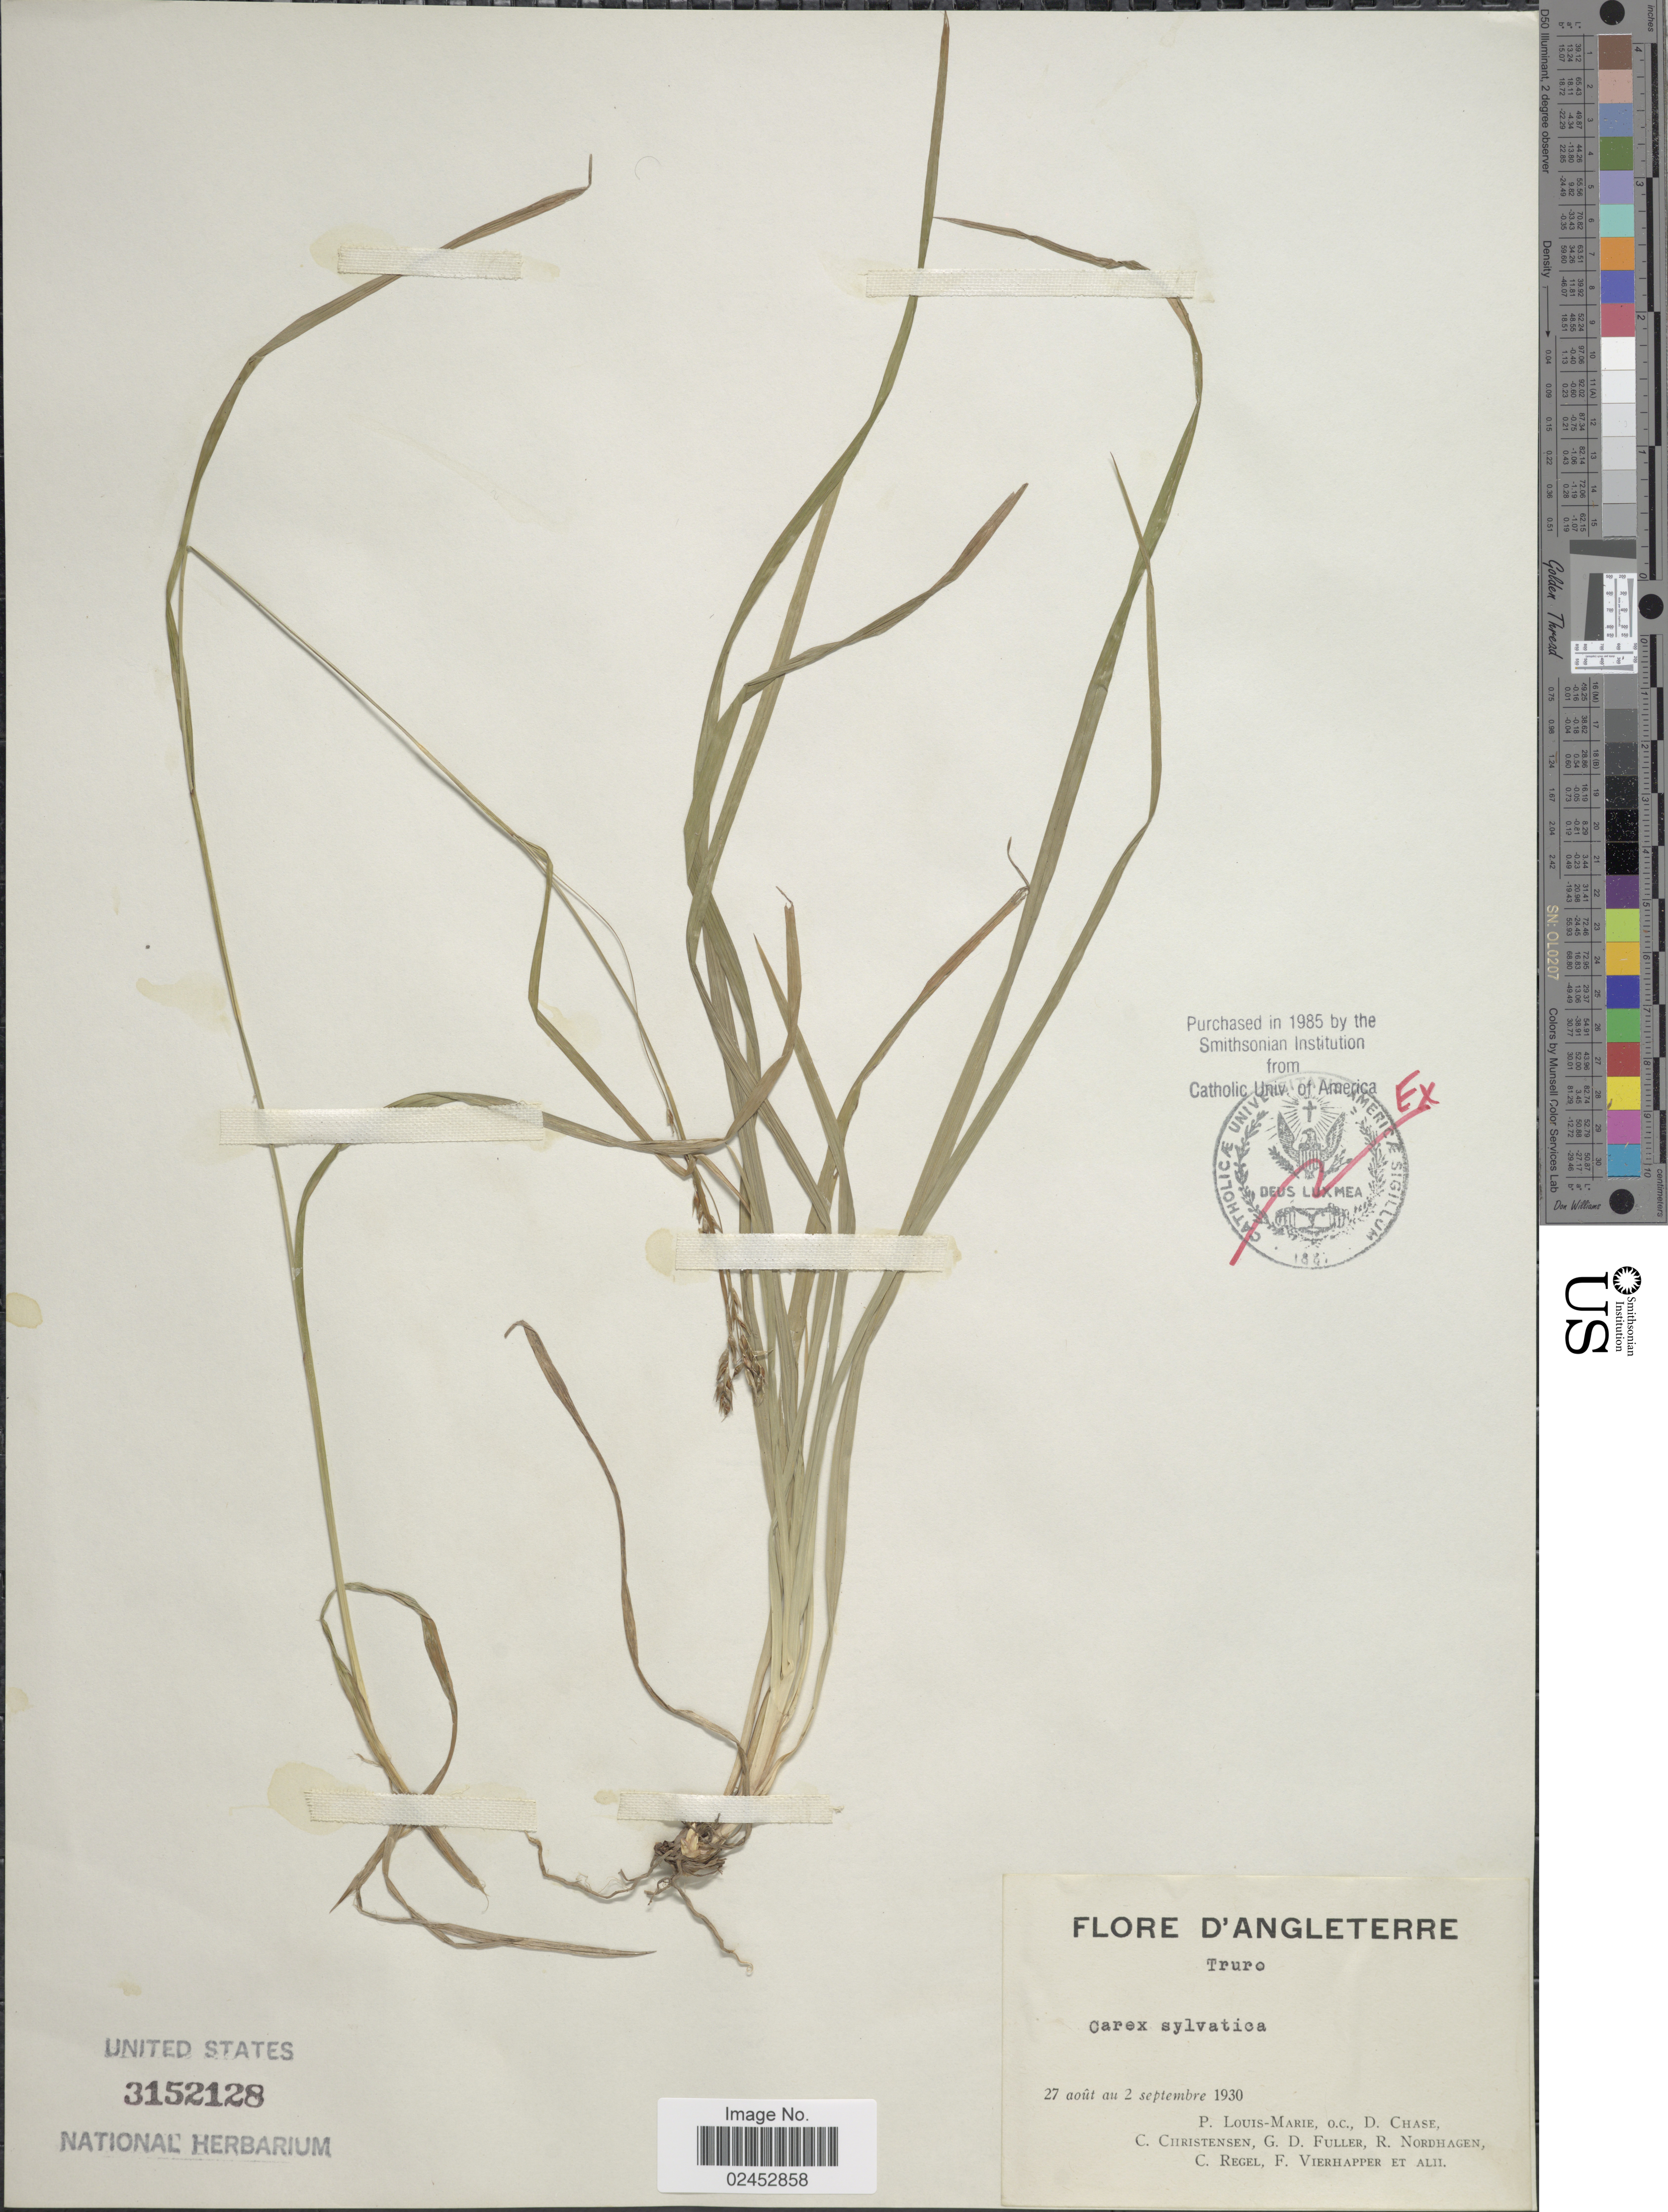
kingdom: Plantae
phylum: Tracheophyta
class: Liliopsida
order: Poales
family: Cyperaceae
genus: Carex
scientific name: Carex sylvatica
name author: Huds.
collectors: L.-M. LaLonde, D. Chase, C. Christensen, G. Fuller & et al.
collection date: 1930-08-27/1930-09-02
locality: D'Angleterre, Truro.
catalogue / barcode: US 3152128